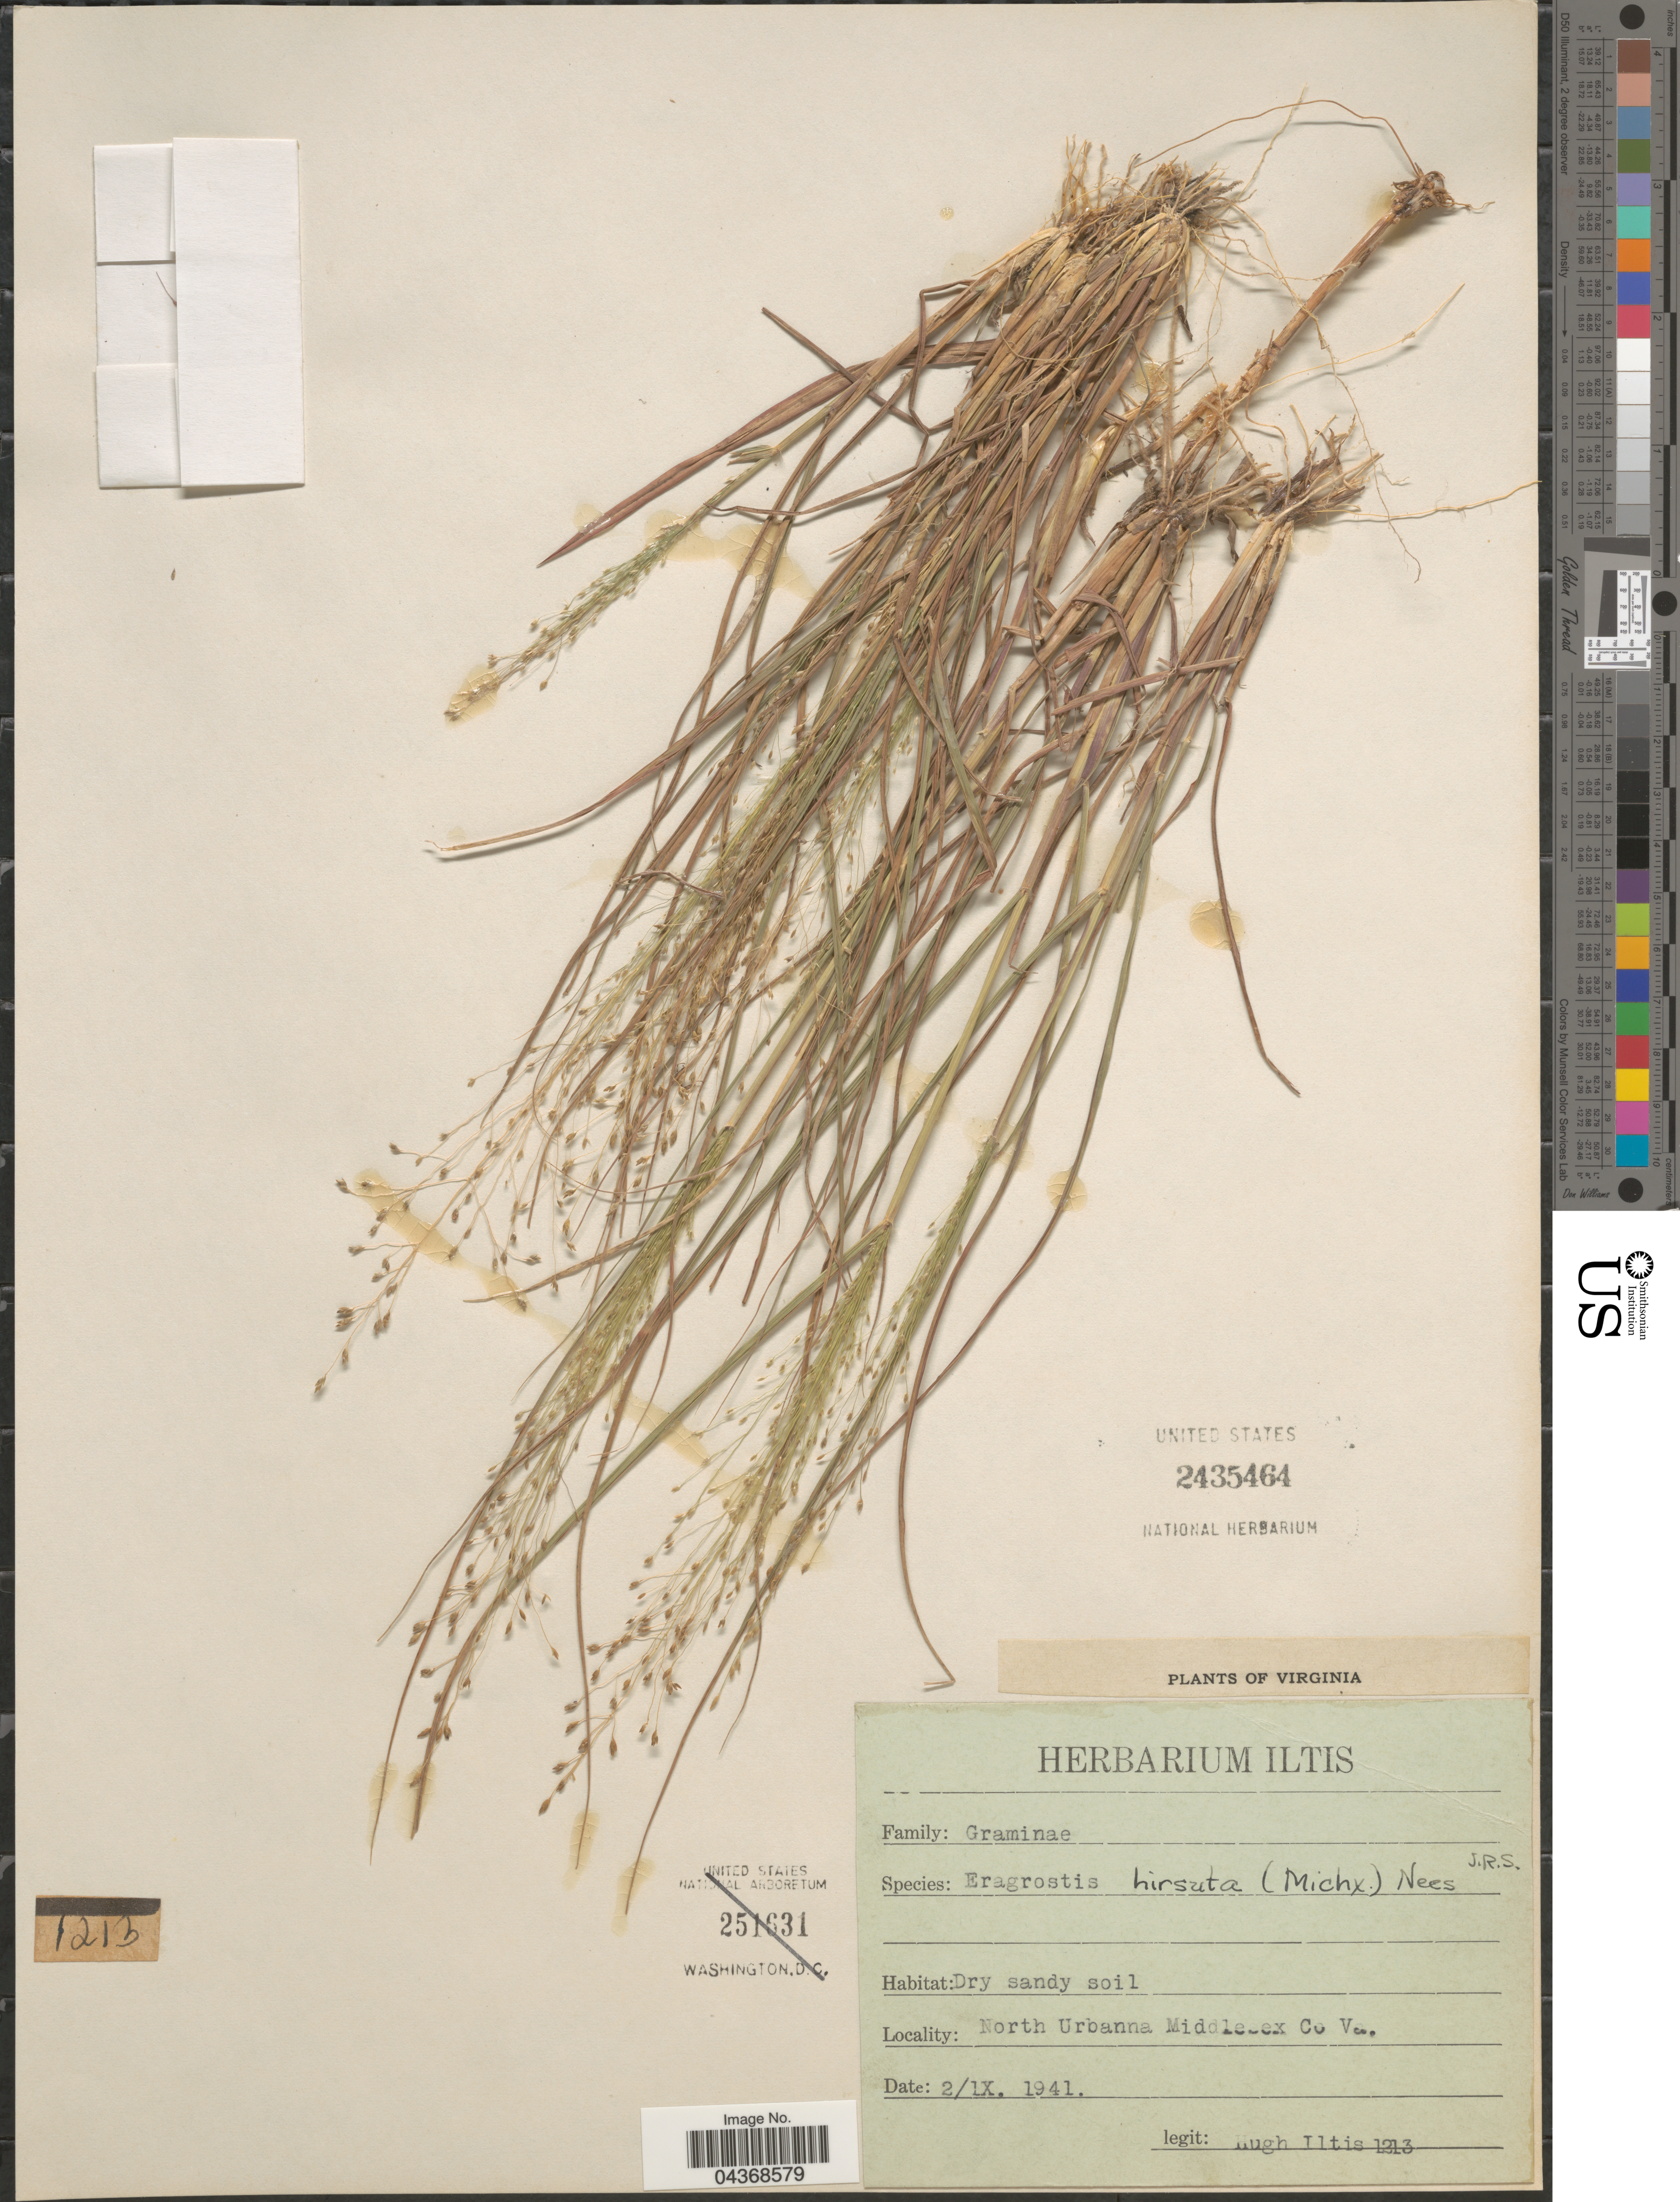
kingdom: Plantae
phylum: Tracheophyta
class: Liliopsida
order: Poales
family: Poaceae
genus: Eragrostis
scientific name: Eragrostis hirsuta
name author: (Michx.) Nees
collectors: H. H. Iltis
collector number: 1213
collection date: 1941-09-02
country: United States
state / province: Virginia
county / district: Middlesex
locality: North Urbanna Middlesex Co.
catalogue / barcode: US 2435464